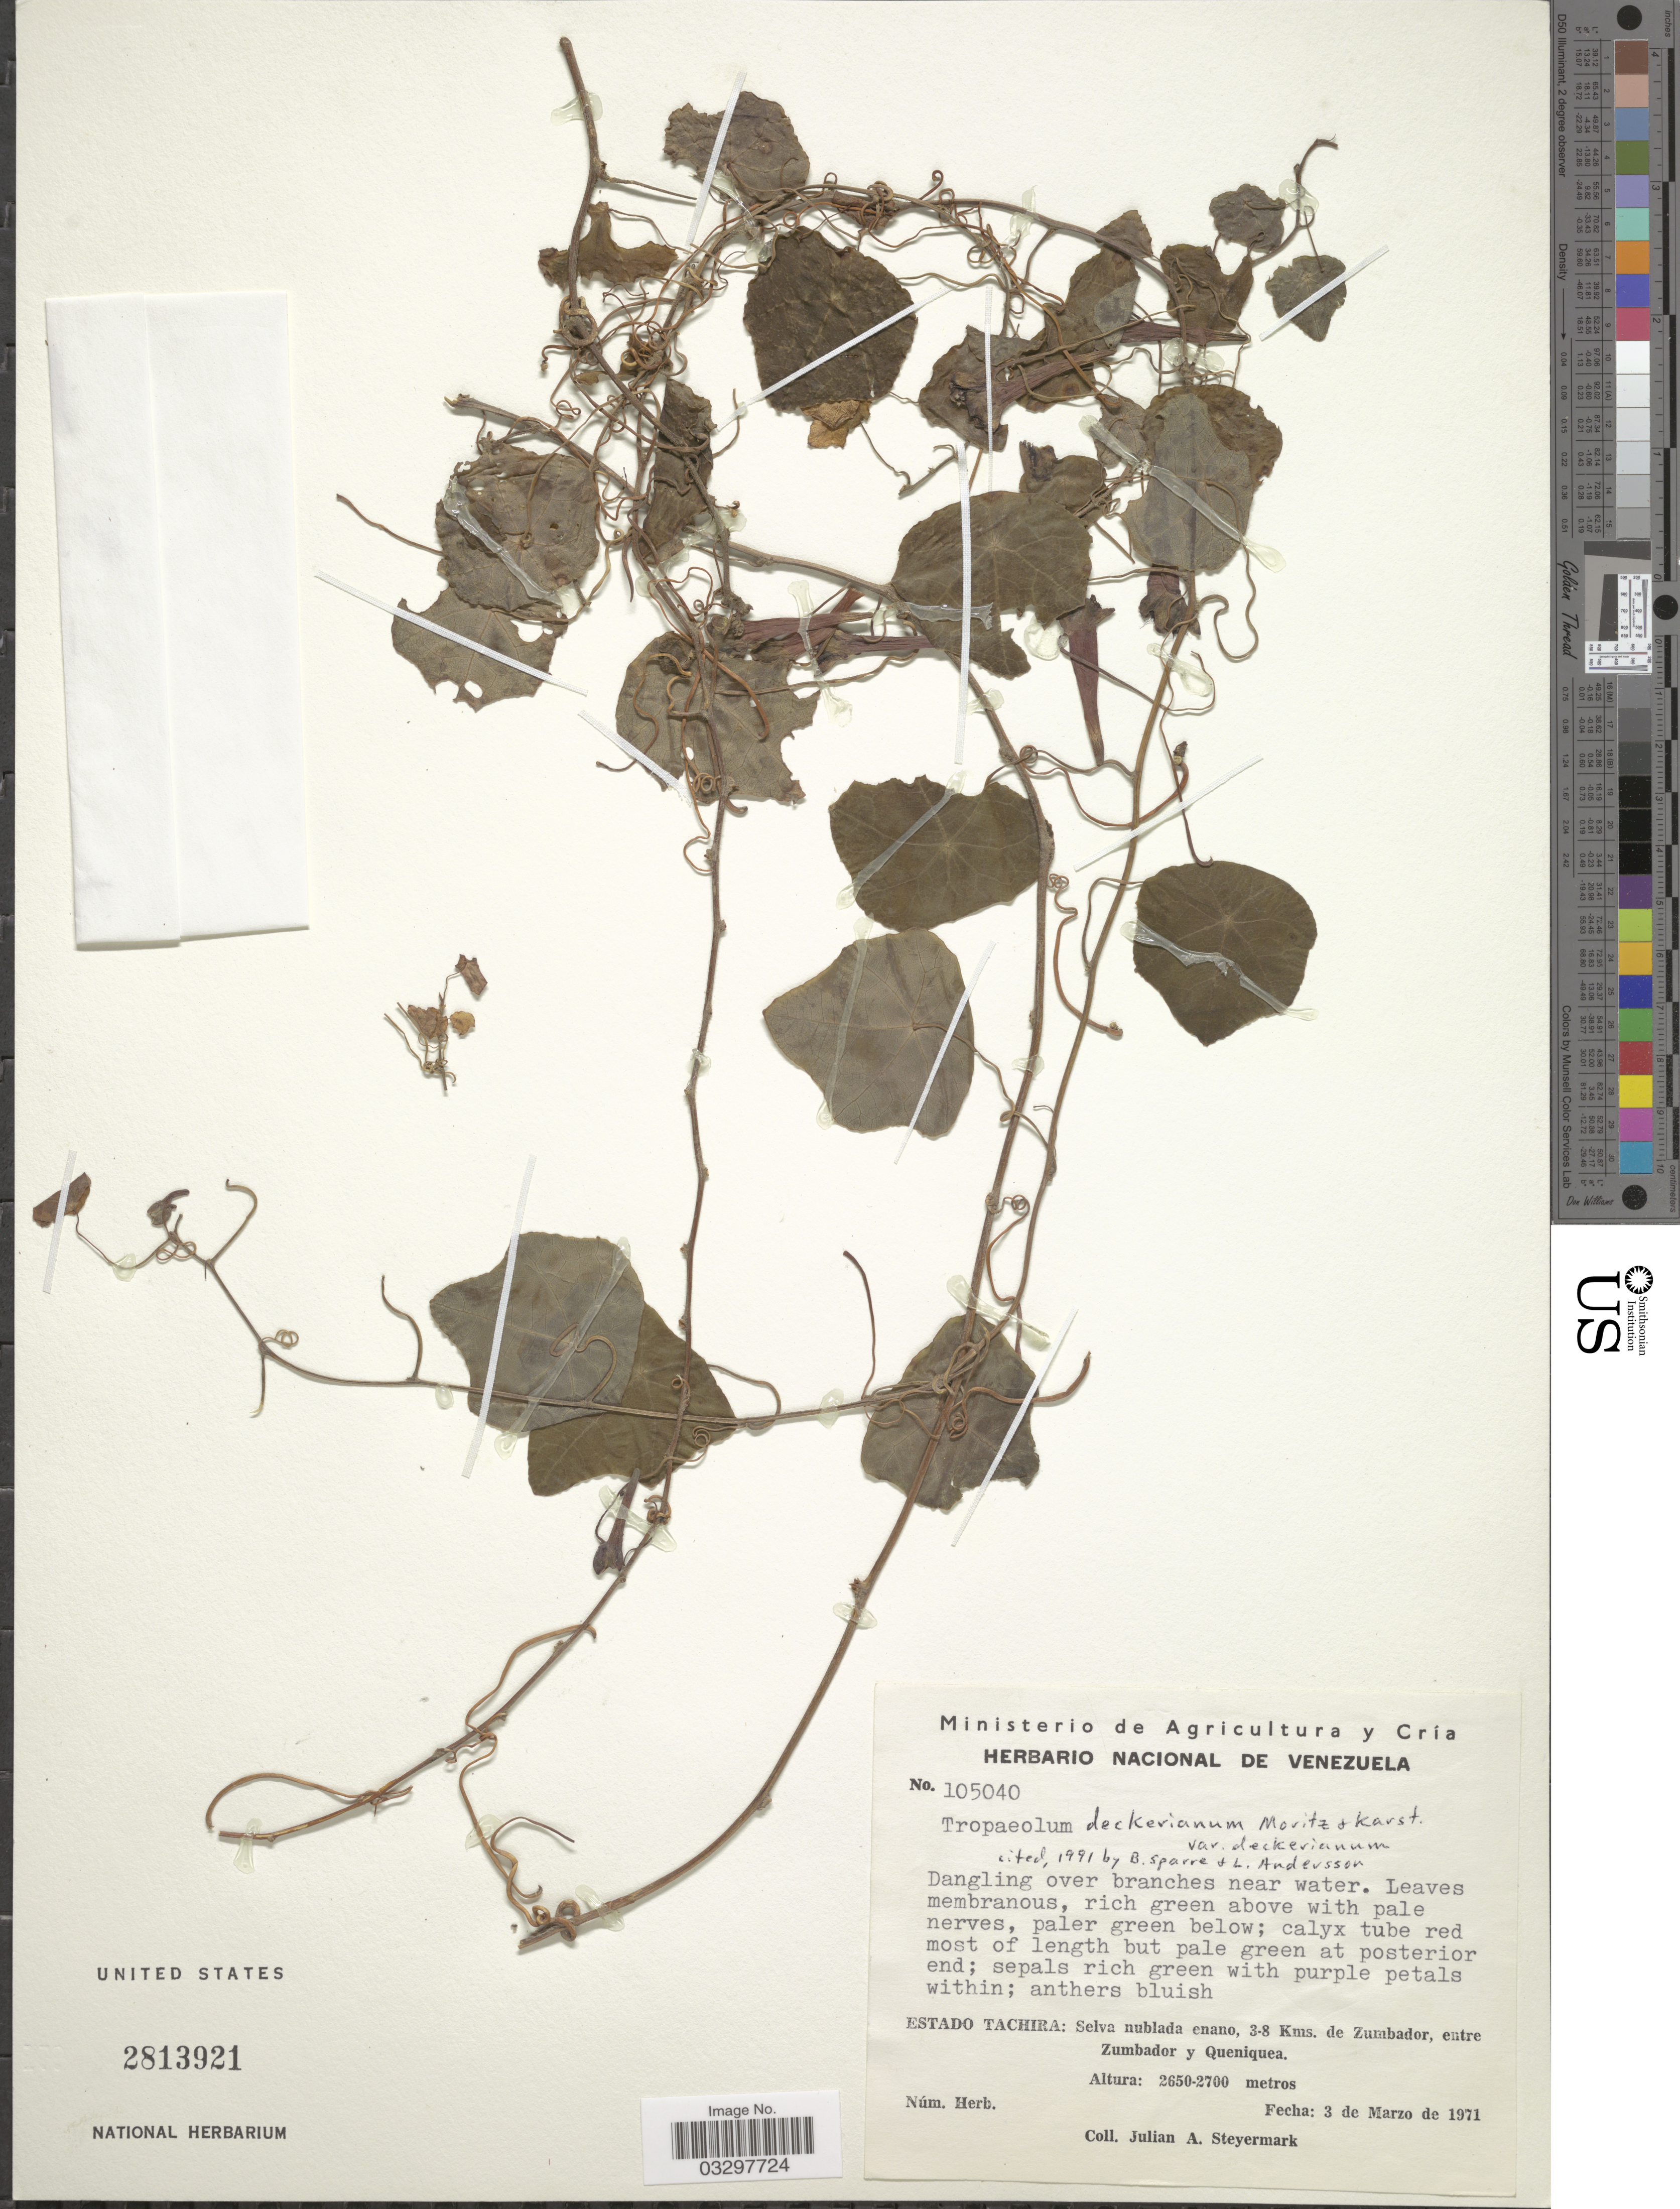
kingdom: Plantae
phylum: Tracheophyta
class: Magnoliopsida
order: Brassicales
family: Tropaeolaceae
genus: Tropaeolum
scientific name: Tropaeolum deckerianum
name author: Moritz & H. Karst.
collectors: J. Steyermark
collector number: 105040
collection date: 1971-03-03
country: Venezuela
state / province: Tachira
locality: Estado Tachira: Selva nublada enano, 3-8 Kms. de Zumbador, entre Zumbador y Queniquea.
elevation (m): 2650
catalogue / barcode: US 2813921